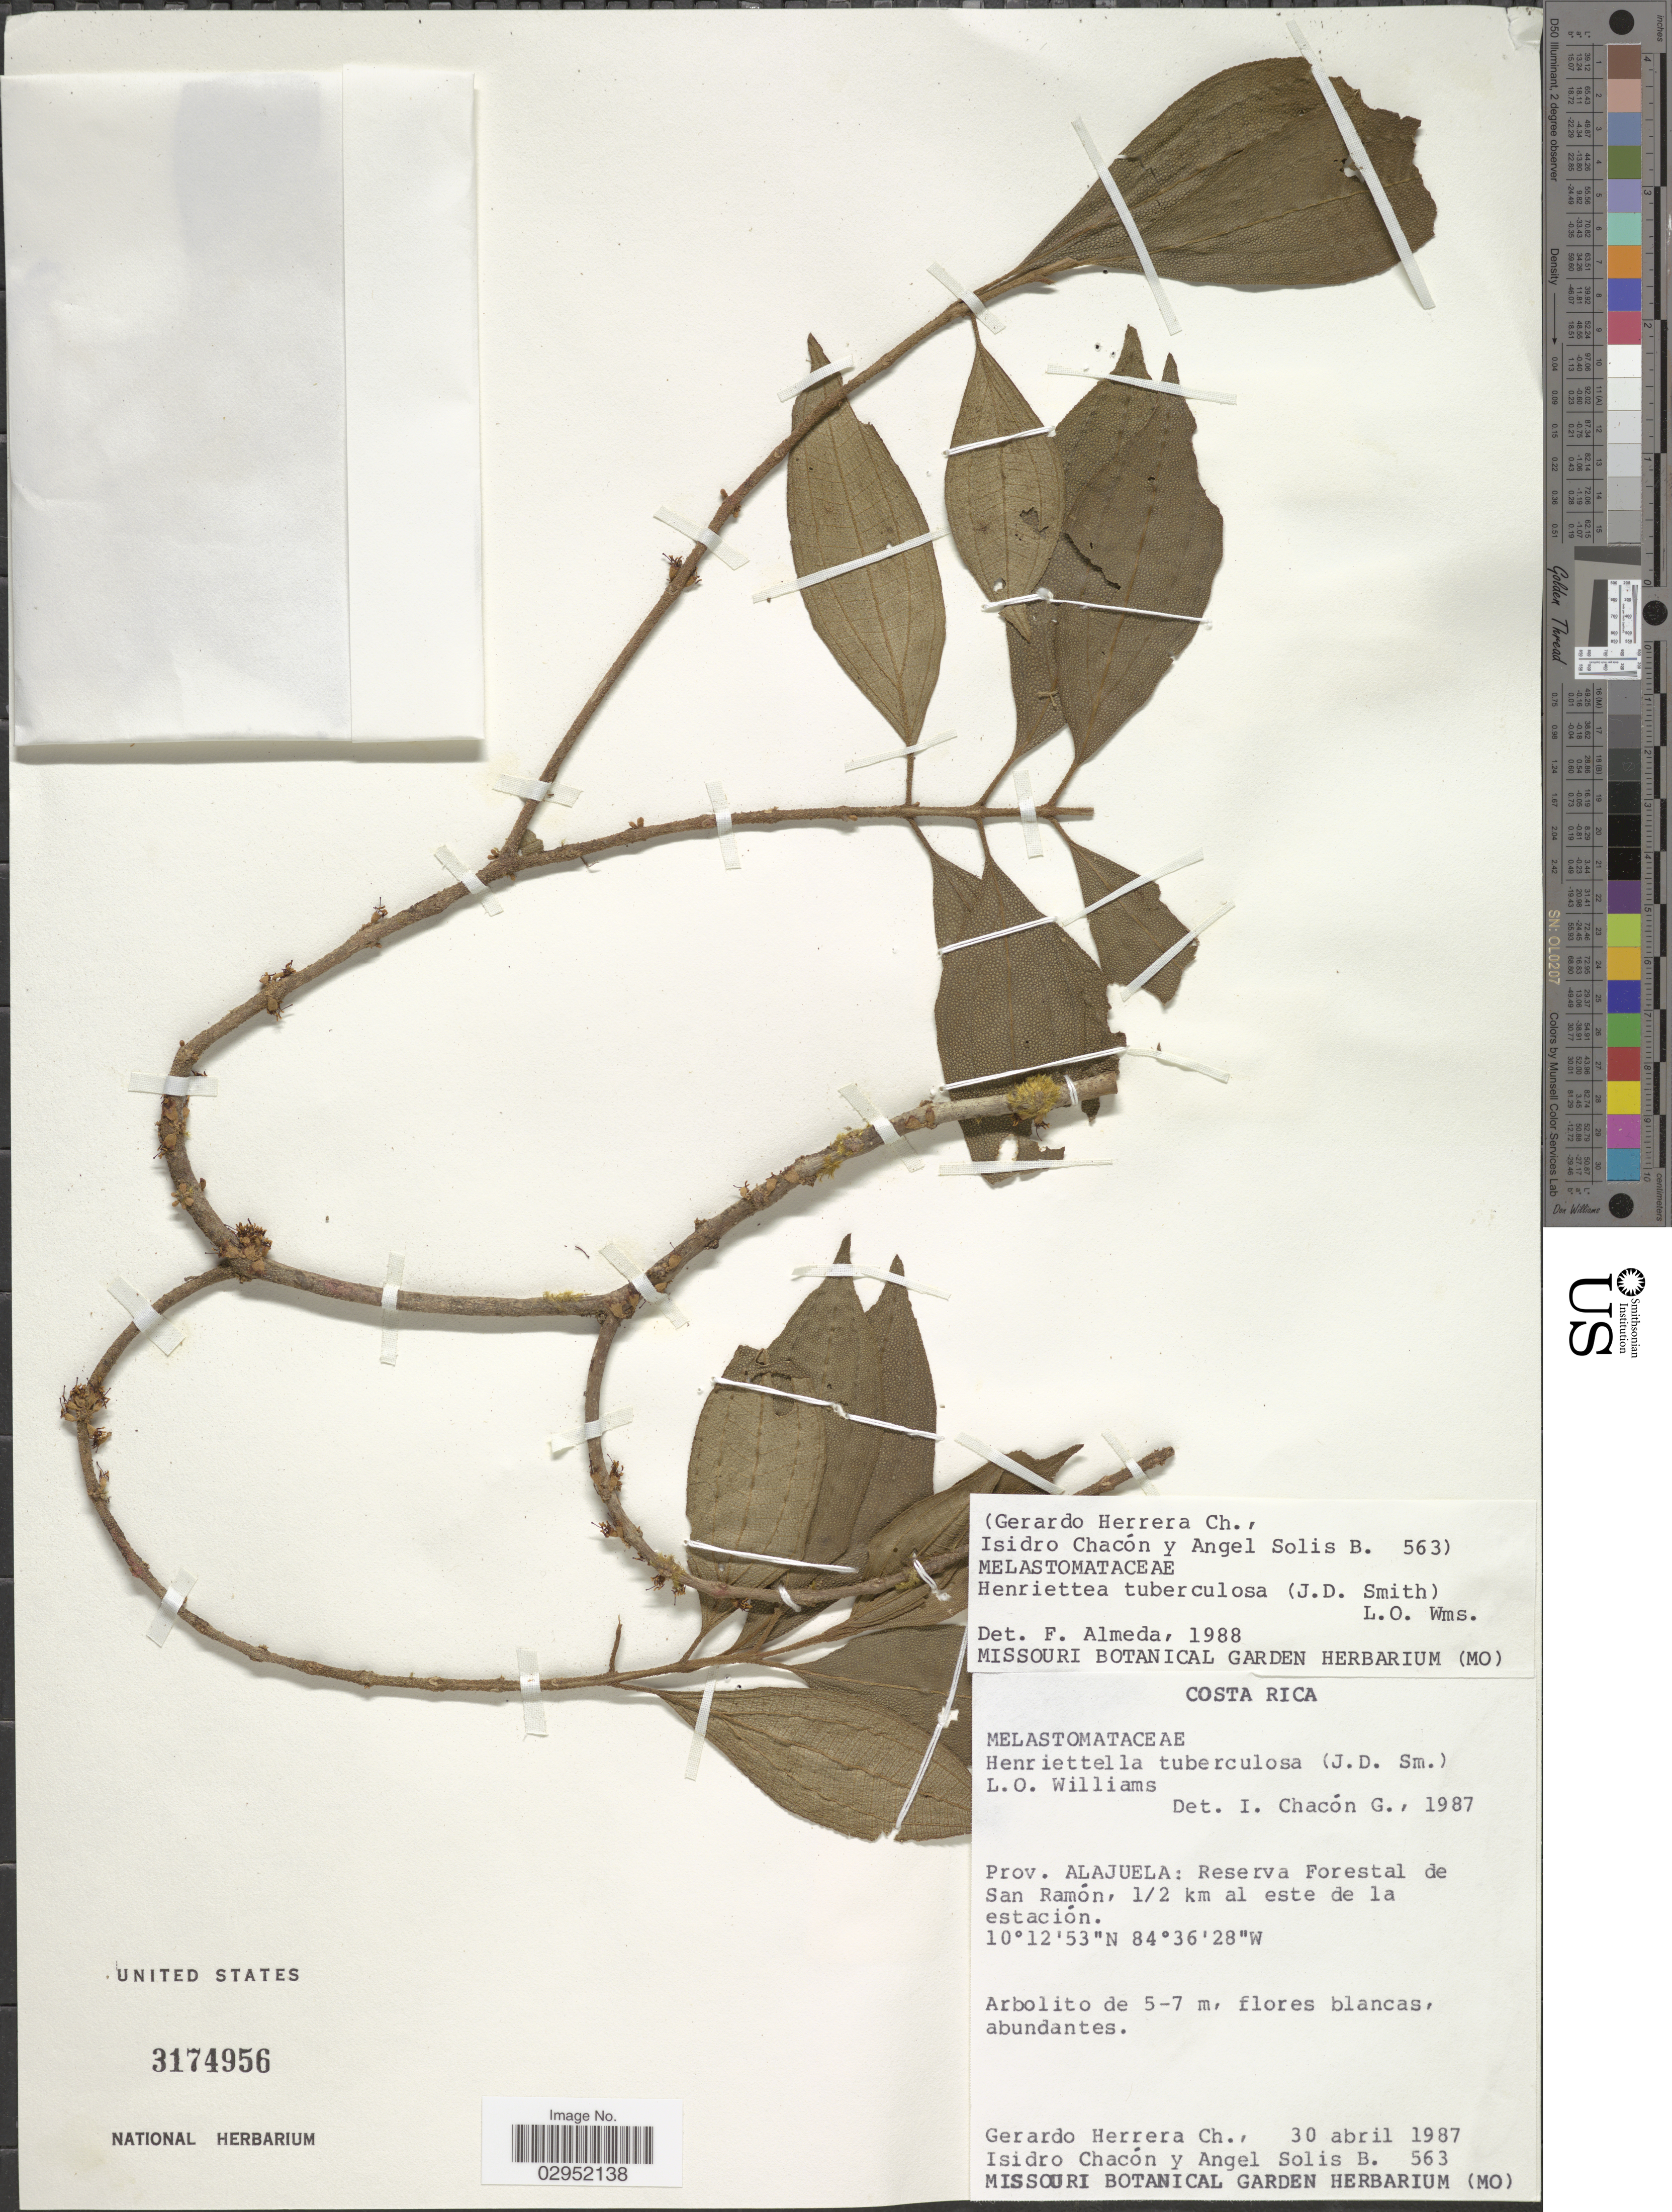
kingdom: Plantae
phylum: Tracheophyta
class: Magnoliopsida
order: Myrtales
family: Melastomataceae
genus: Henriettea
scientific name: Henriettea tuberculosa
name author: (Donn. Sm.) L.O. Williams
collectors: G. Herrera Ch., I. Chacón & A. Solis B.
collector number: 563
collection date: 1987-04-30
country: Costa Rica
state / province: Alajuela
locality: Reserva Forestal de San Ramón, 1/2 km al este de la estación.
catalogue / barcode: US 3174956